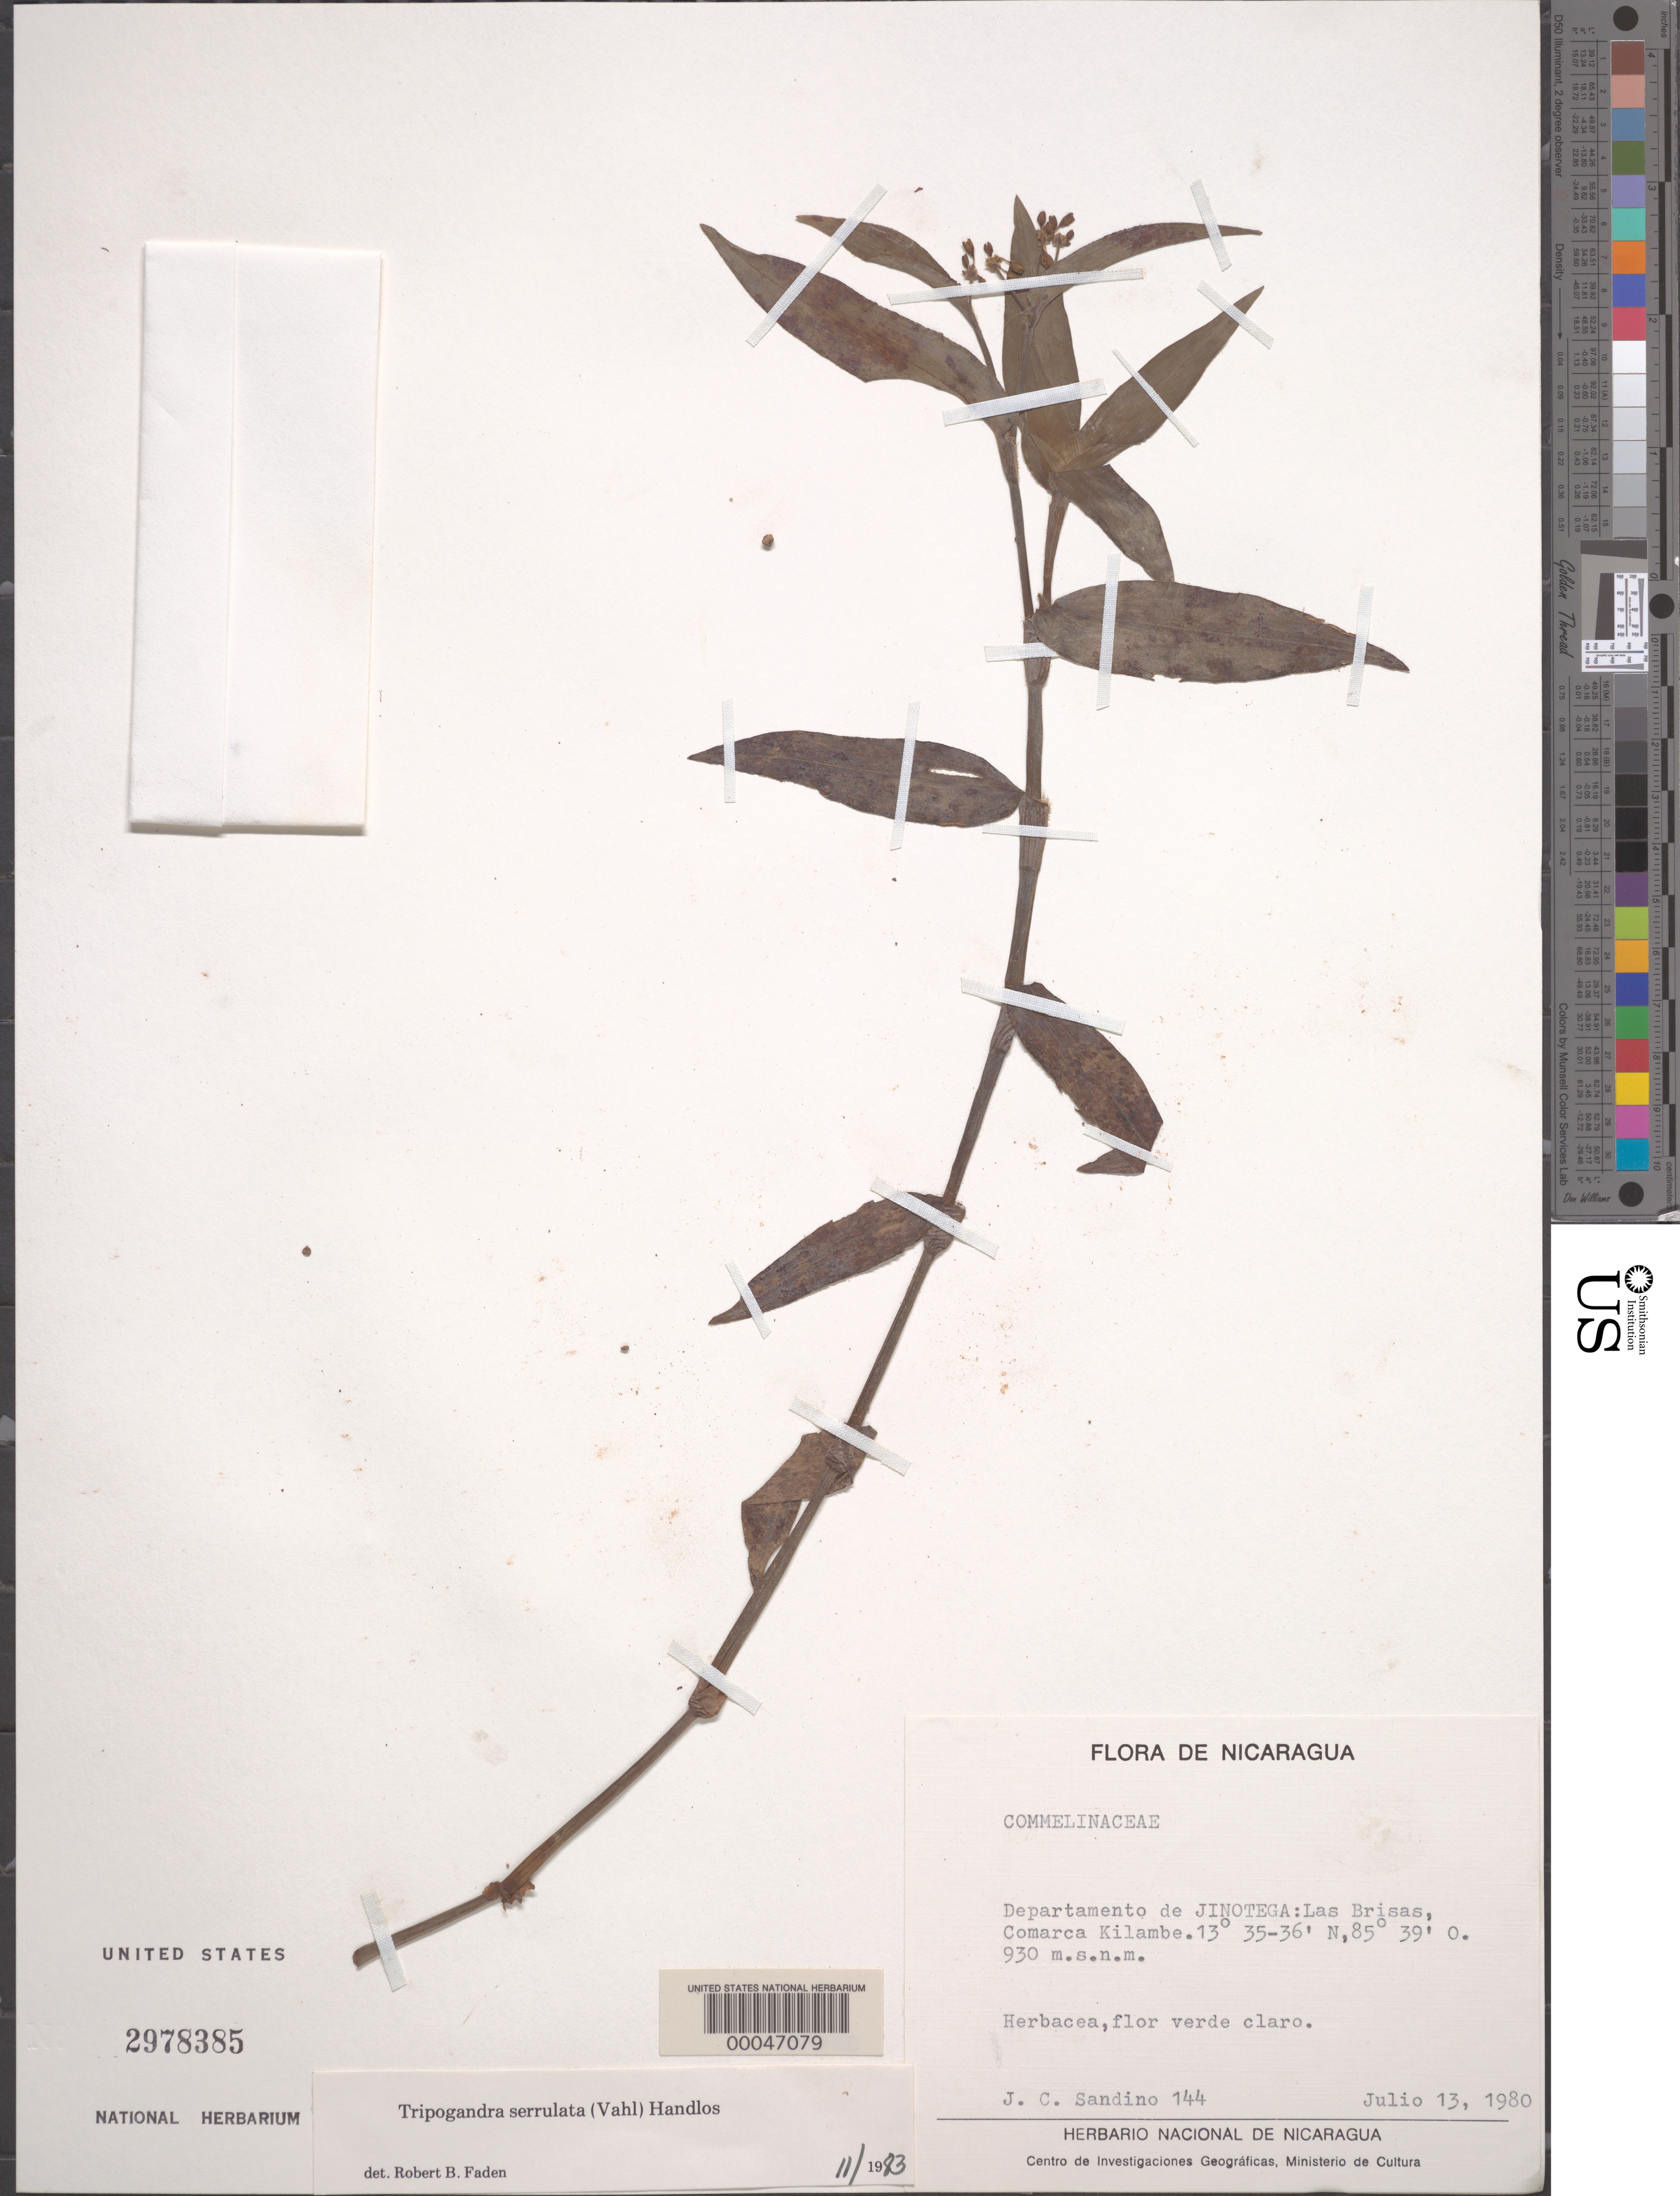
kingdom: Plantae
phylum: Tracheophyta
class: Liliopsida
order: Commelinales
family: Commelinaceae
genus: Tripogandra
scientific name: Tripogandra serrulata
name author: (Vahl) Handlos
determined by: Faden, Robert B., (US), Smithsonian Institution - National Museum of Natural History (UNITED STATES)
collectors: J. Sandino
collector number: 144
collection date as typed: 13 Jul 1980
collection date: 1980-07-13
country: Nicaragua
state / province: Jinotega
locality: Las brisas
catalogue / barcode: US 2978385